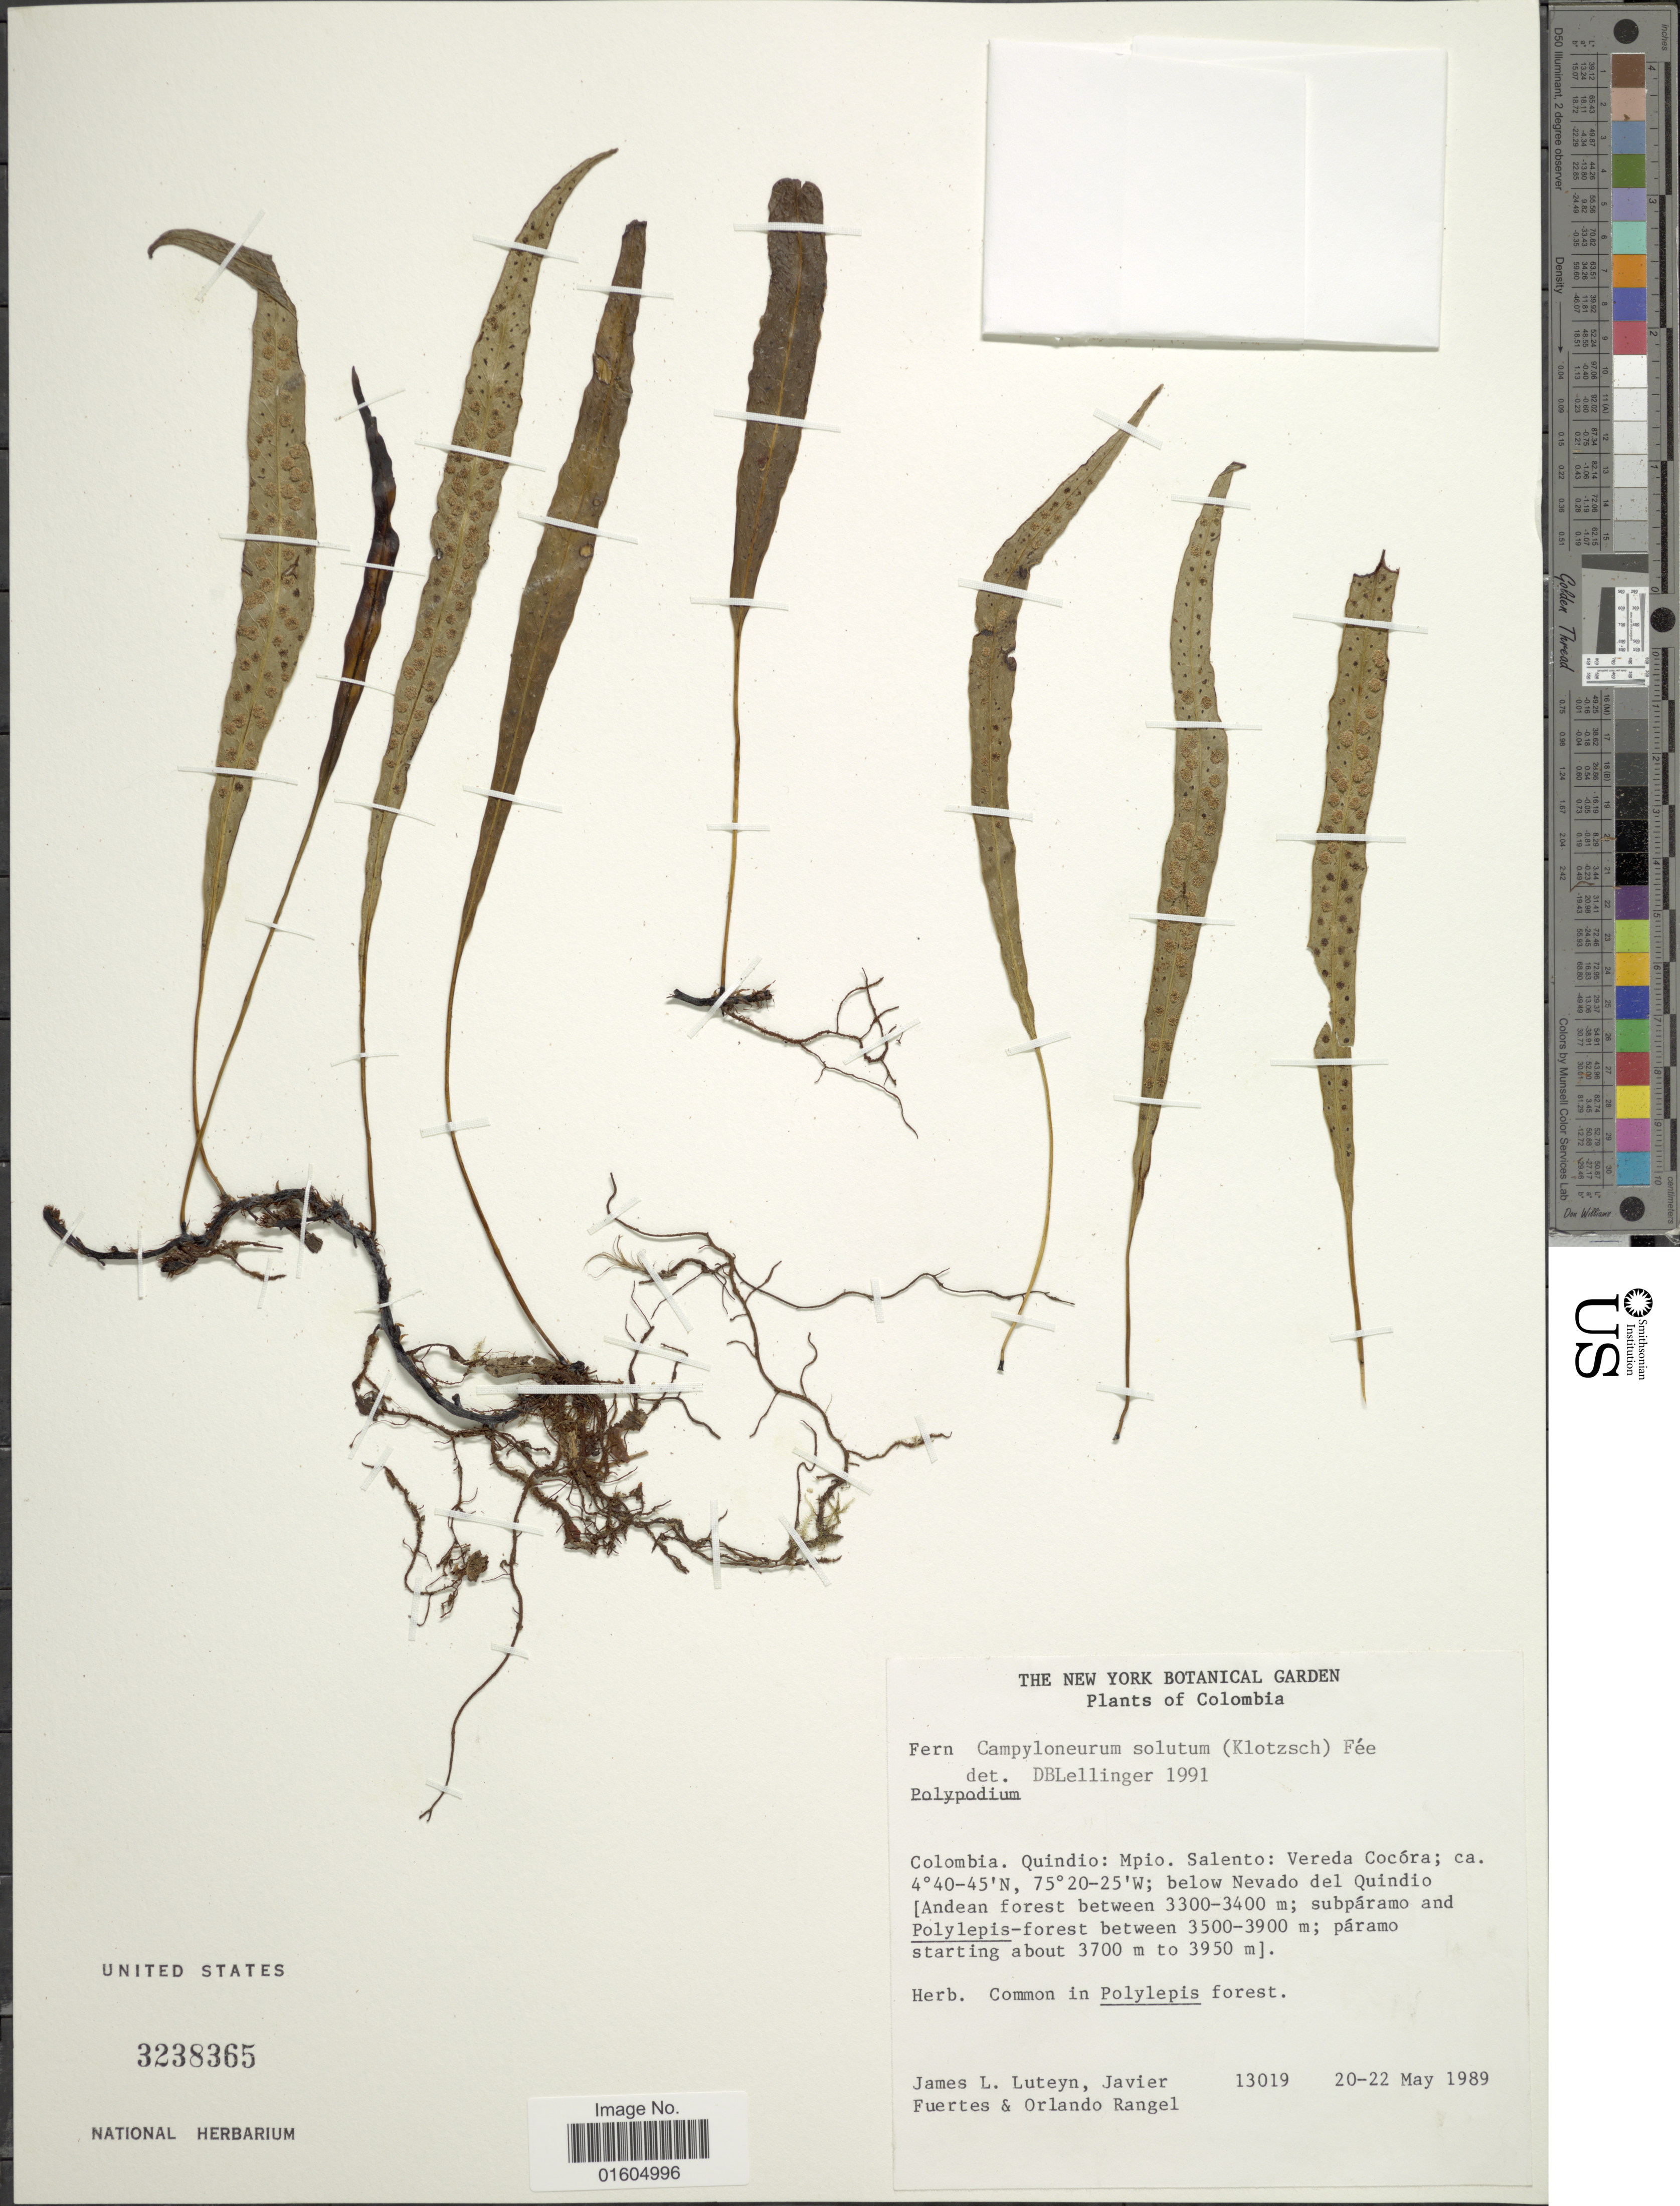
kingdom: Plantae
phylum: Tracheophyta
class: Polypodiopsida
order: Polypodiales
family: Polypodiaceae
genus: Campyloneurum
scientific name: Campyloneurum solutum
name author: (Klotzsch) Fée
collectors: J. L. Luteyn, J. Fuertes & O. Rangel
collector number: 13019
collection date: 1989-05-20/1989-05-22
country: Colombia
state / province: Quindío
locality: Colombia. Quindio: Mpio. Salento: Vereda Cocora; below Nevado del Quindio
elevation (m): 3500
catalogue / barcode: US 3238365